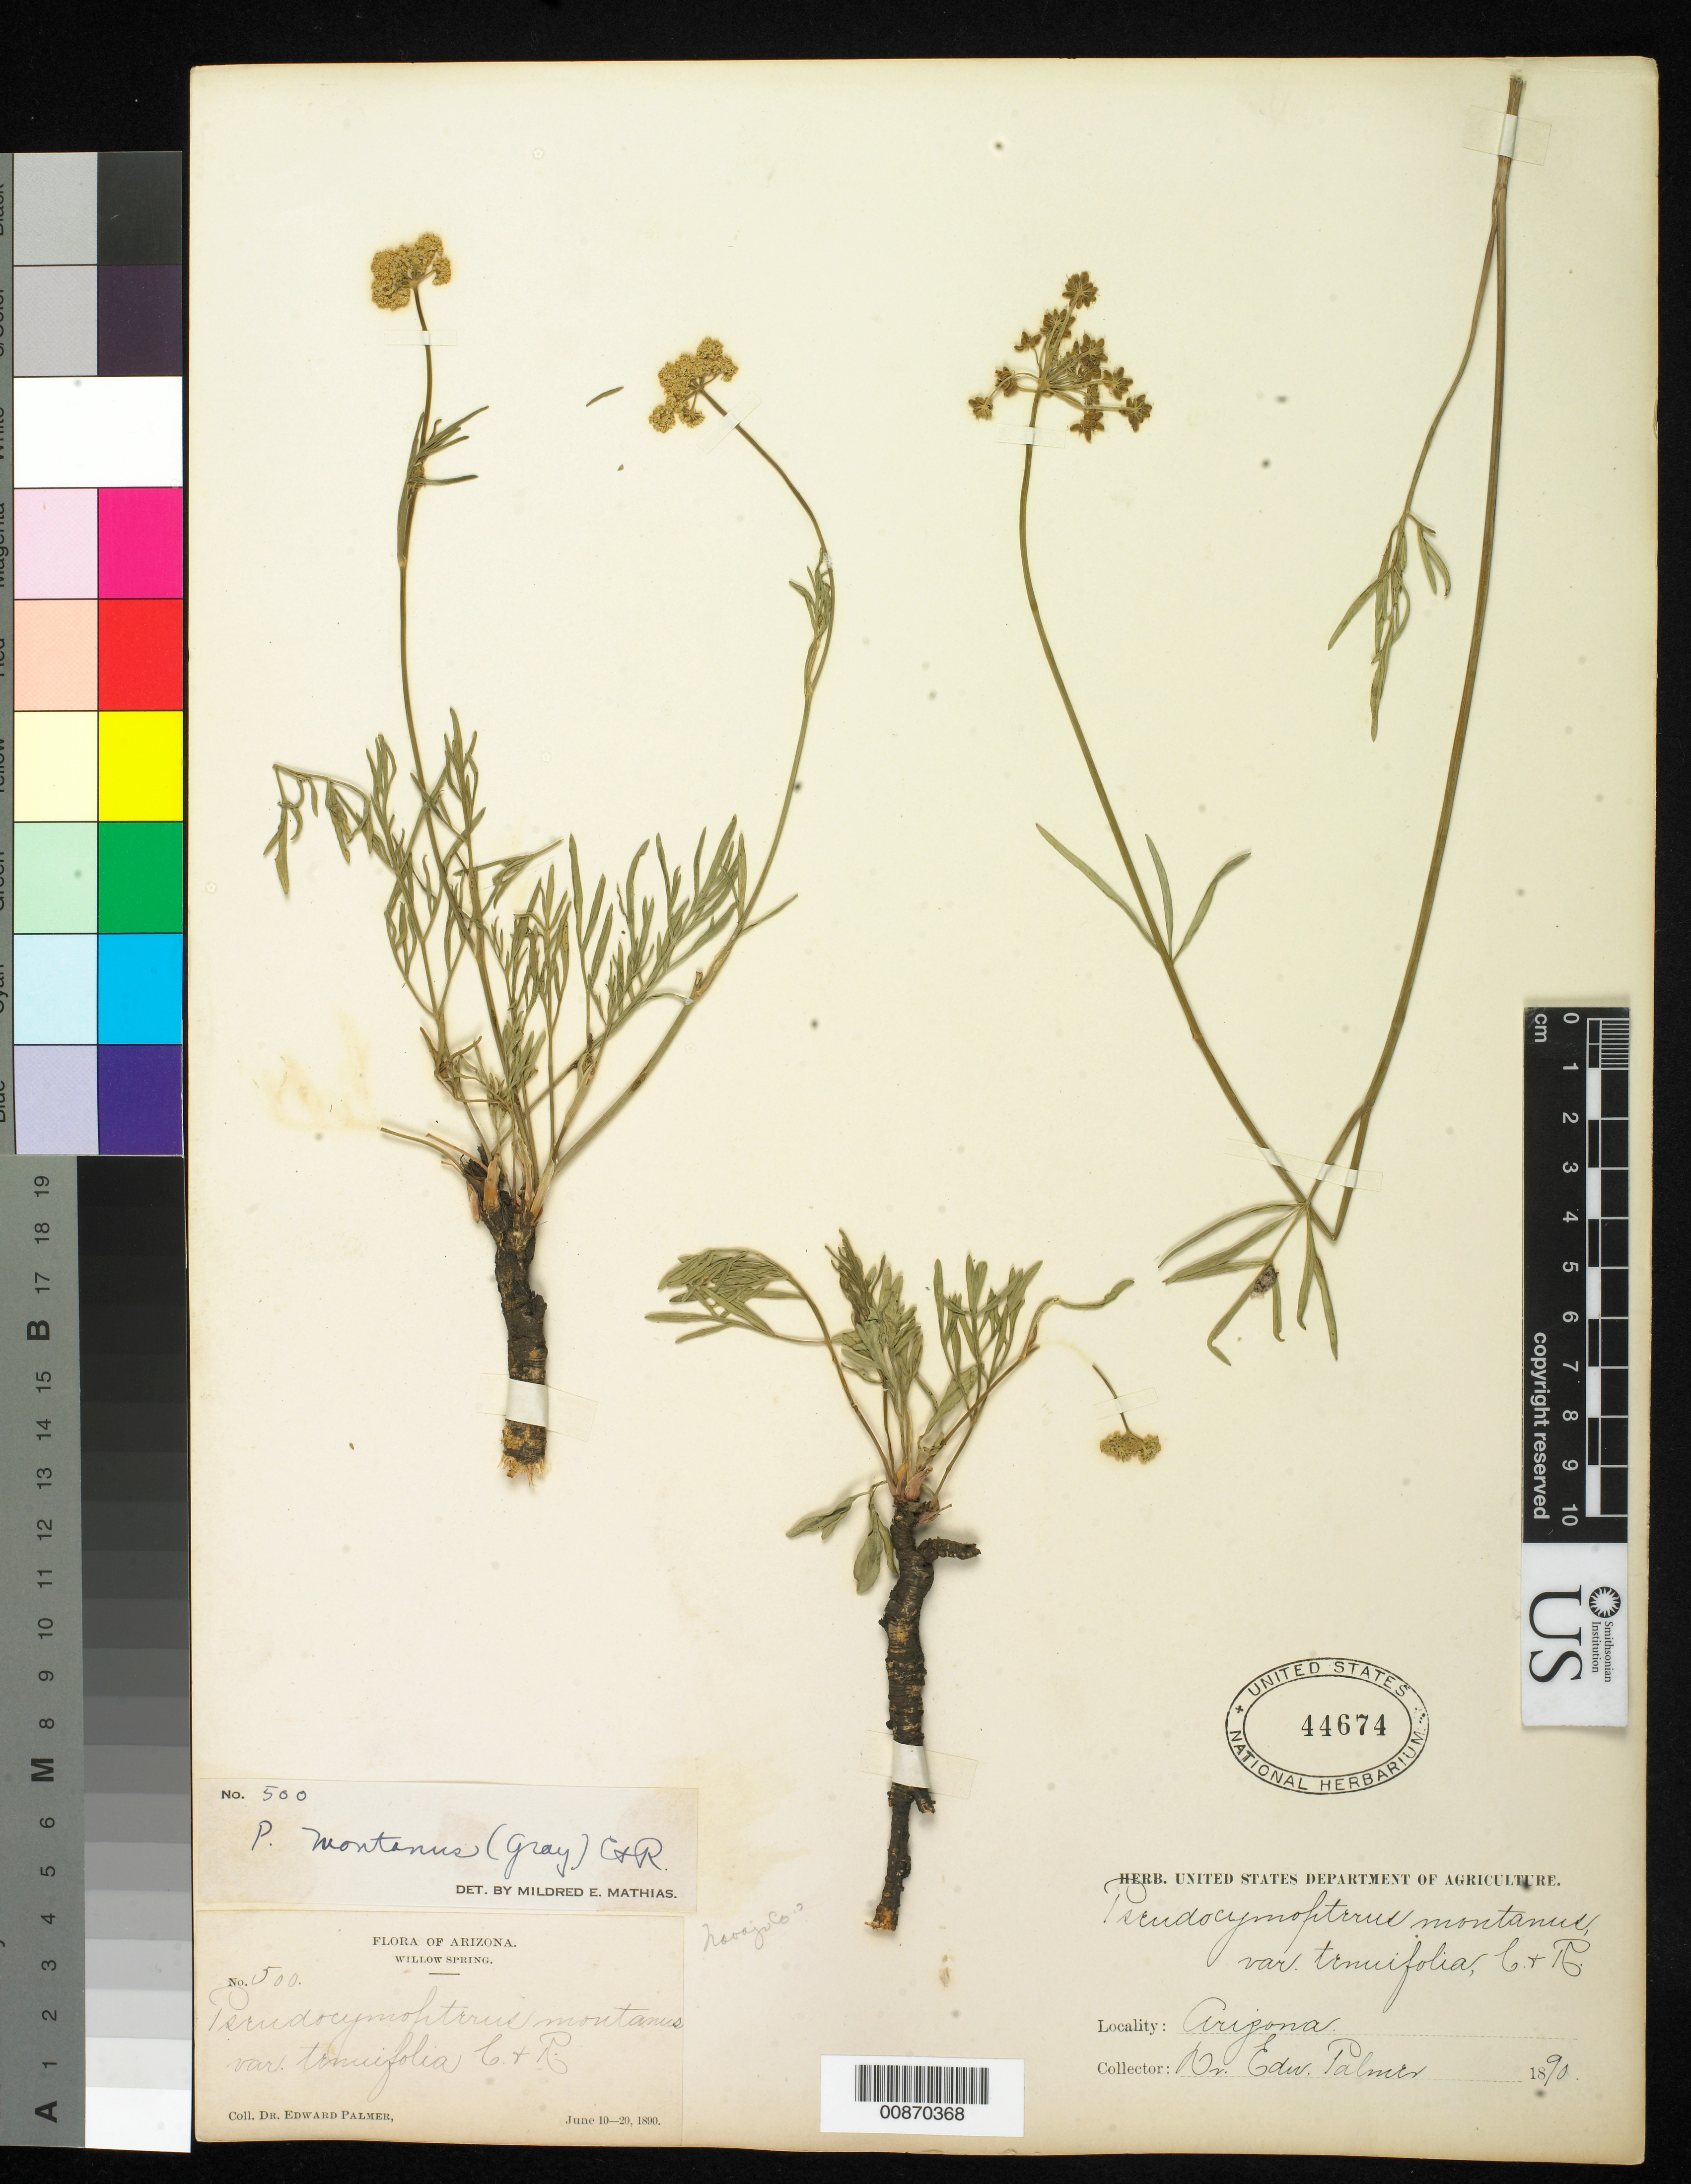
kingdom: Plantae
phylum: Tracheophyta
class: Magnoliopsida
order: Apiales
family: Apiaceae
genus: Pseudocymopterus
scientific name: Pseudocymopterus montanus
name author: (A. Gray) J.M. Coult. & Rose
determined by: Mathias, M. E.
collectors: E. Palmer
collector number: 500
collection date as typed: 10 Jun 1890 to 20 Jun 1890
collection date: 1890-06-10/1890-06-20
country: United States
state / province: Arizona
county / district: Coconino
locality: Willow Spring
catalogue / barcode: US 44674